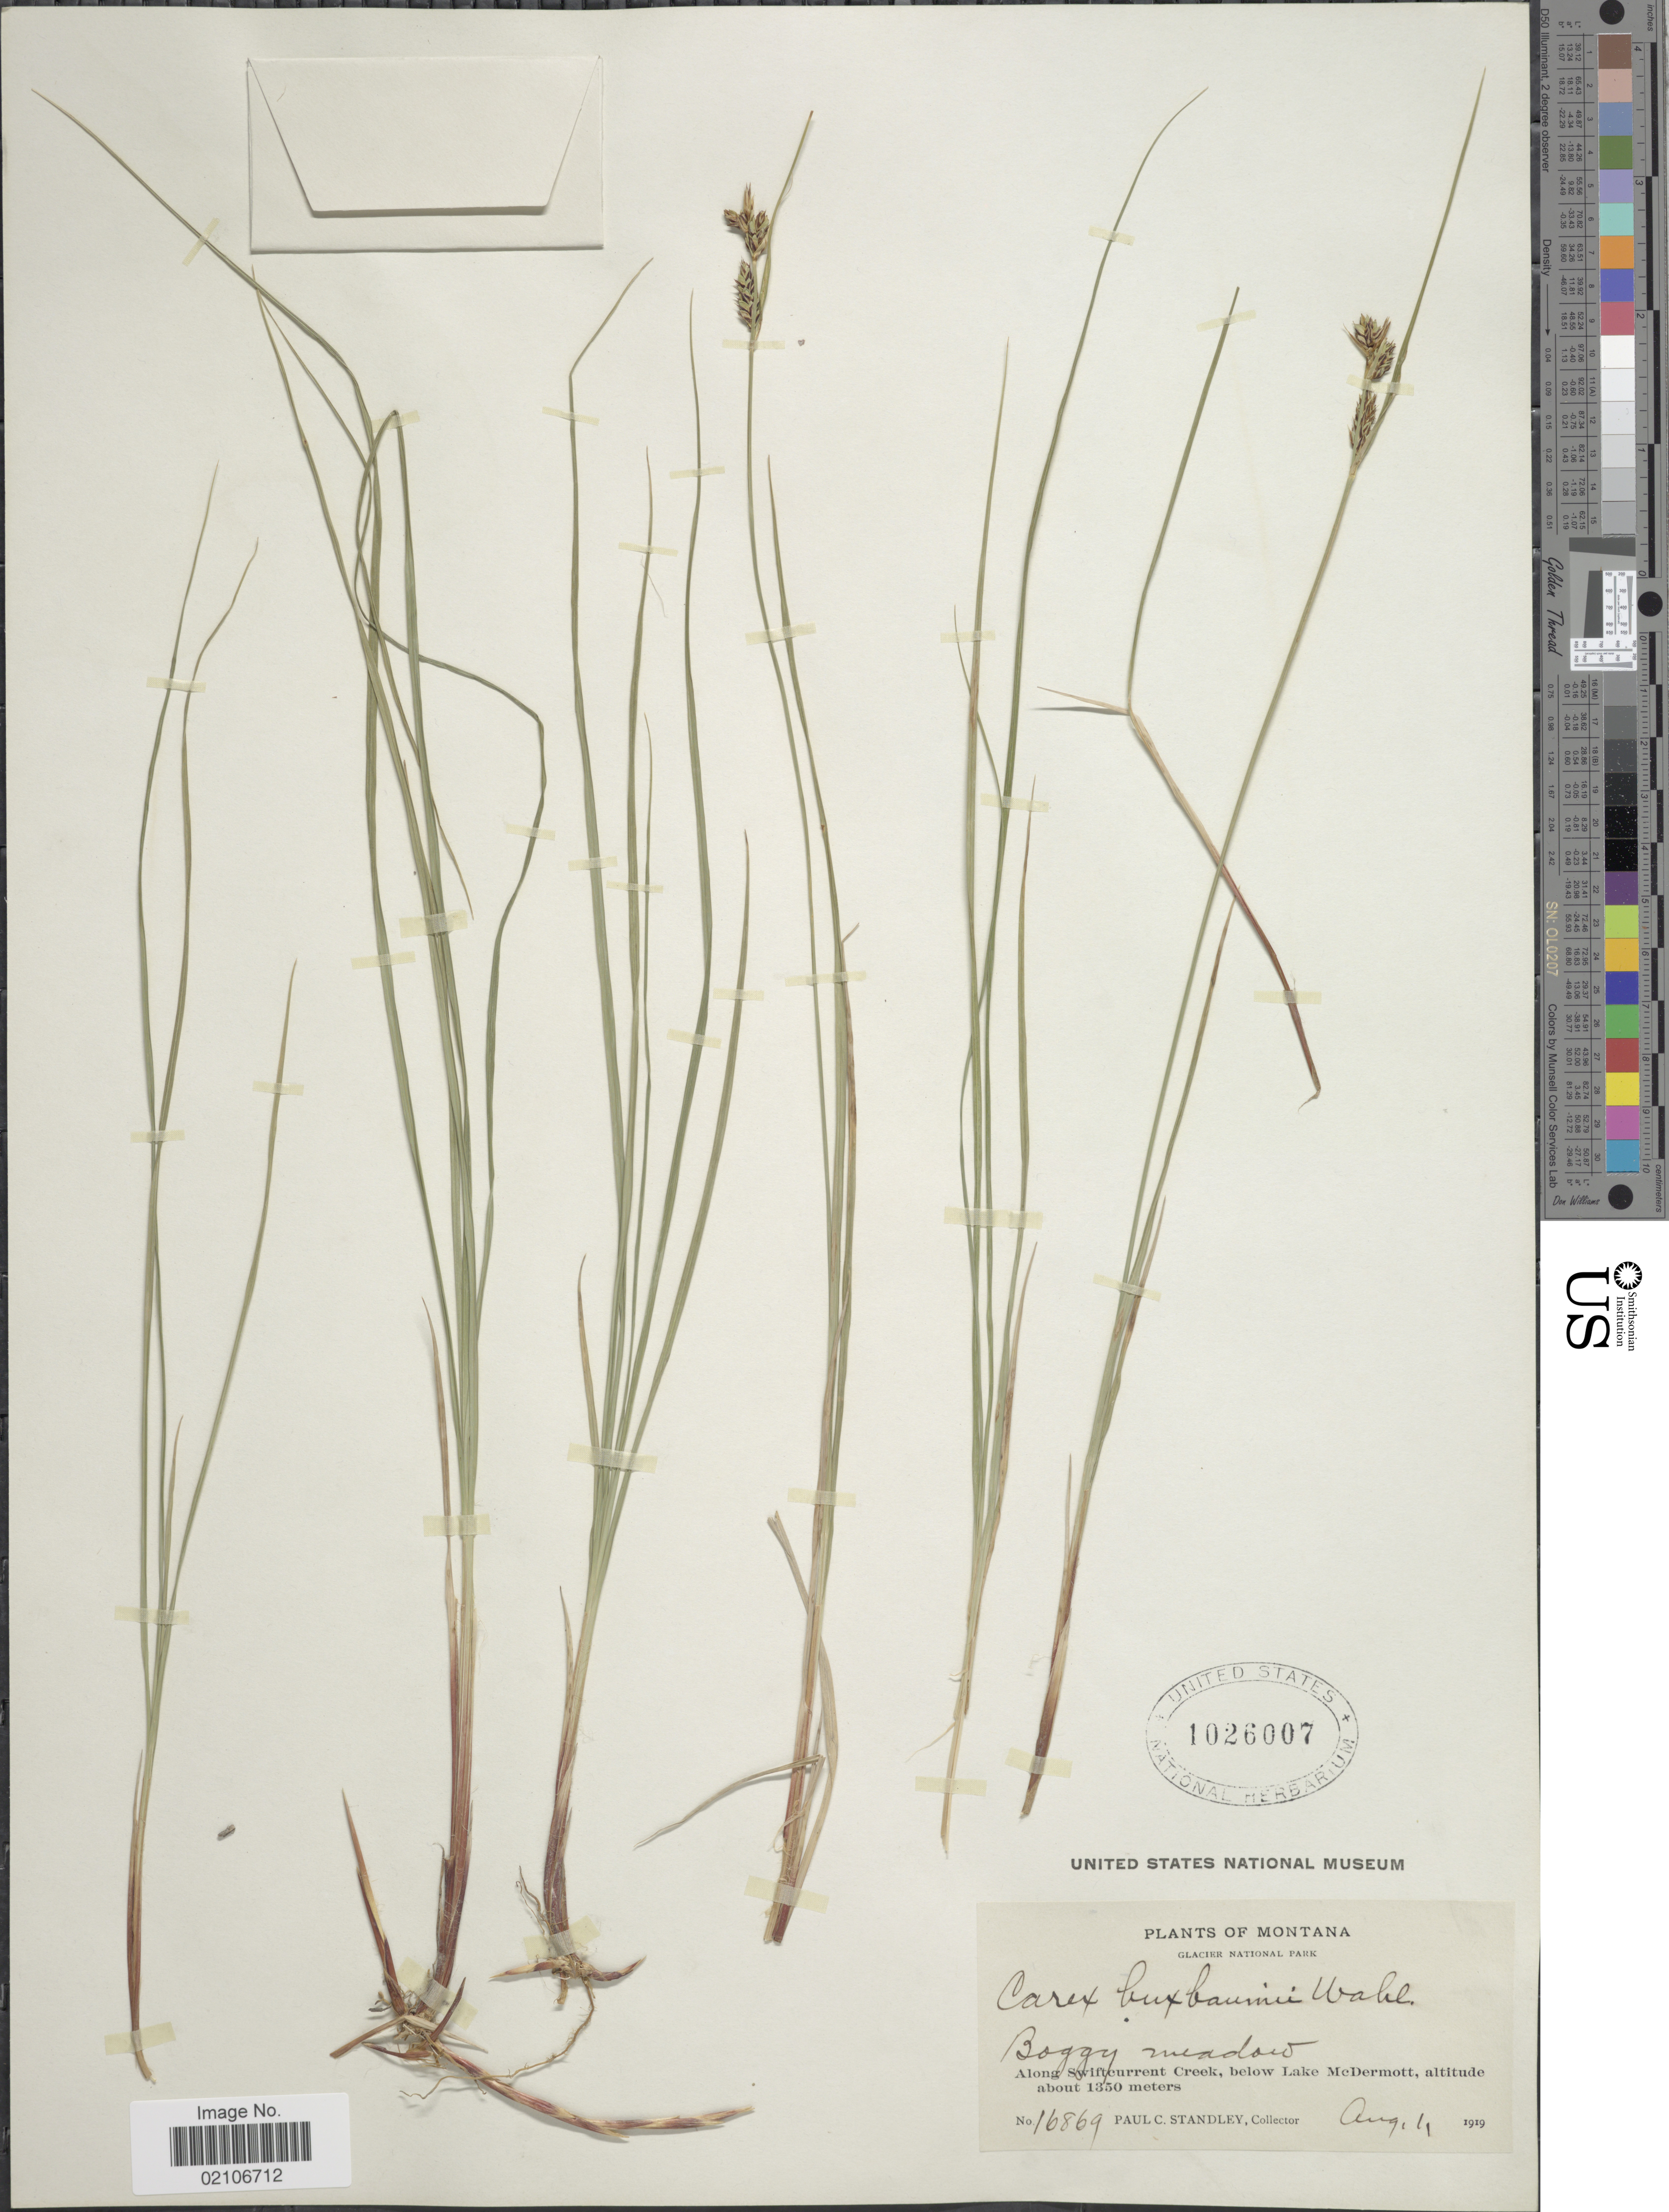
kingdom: Plantae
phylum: Tracheophyta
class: Liliopsida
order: Poales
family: Cyperaceae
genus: Carex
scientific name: Carex buxbaumii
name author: Wahlenb.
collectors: P. C. Standley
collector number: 16869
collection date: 1919-08-01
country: United States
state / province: Montana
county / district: Glacier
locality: Glacier National Park, Boggy meadow, Along Swiftcurrent Creek, below Lake McDermott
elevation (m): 1350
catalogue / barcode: US 1026007